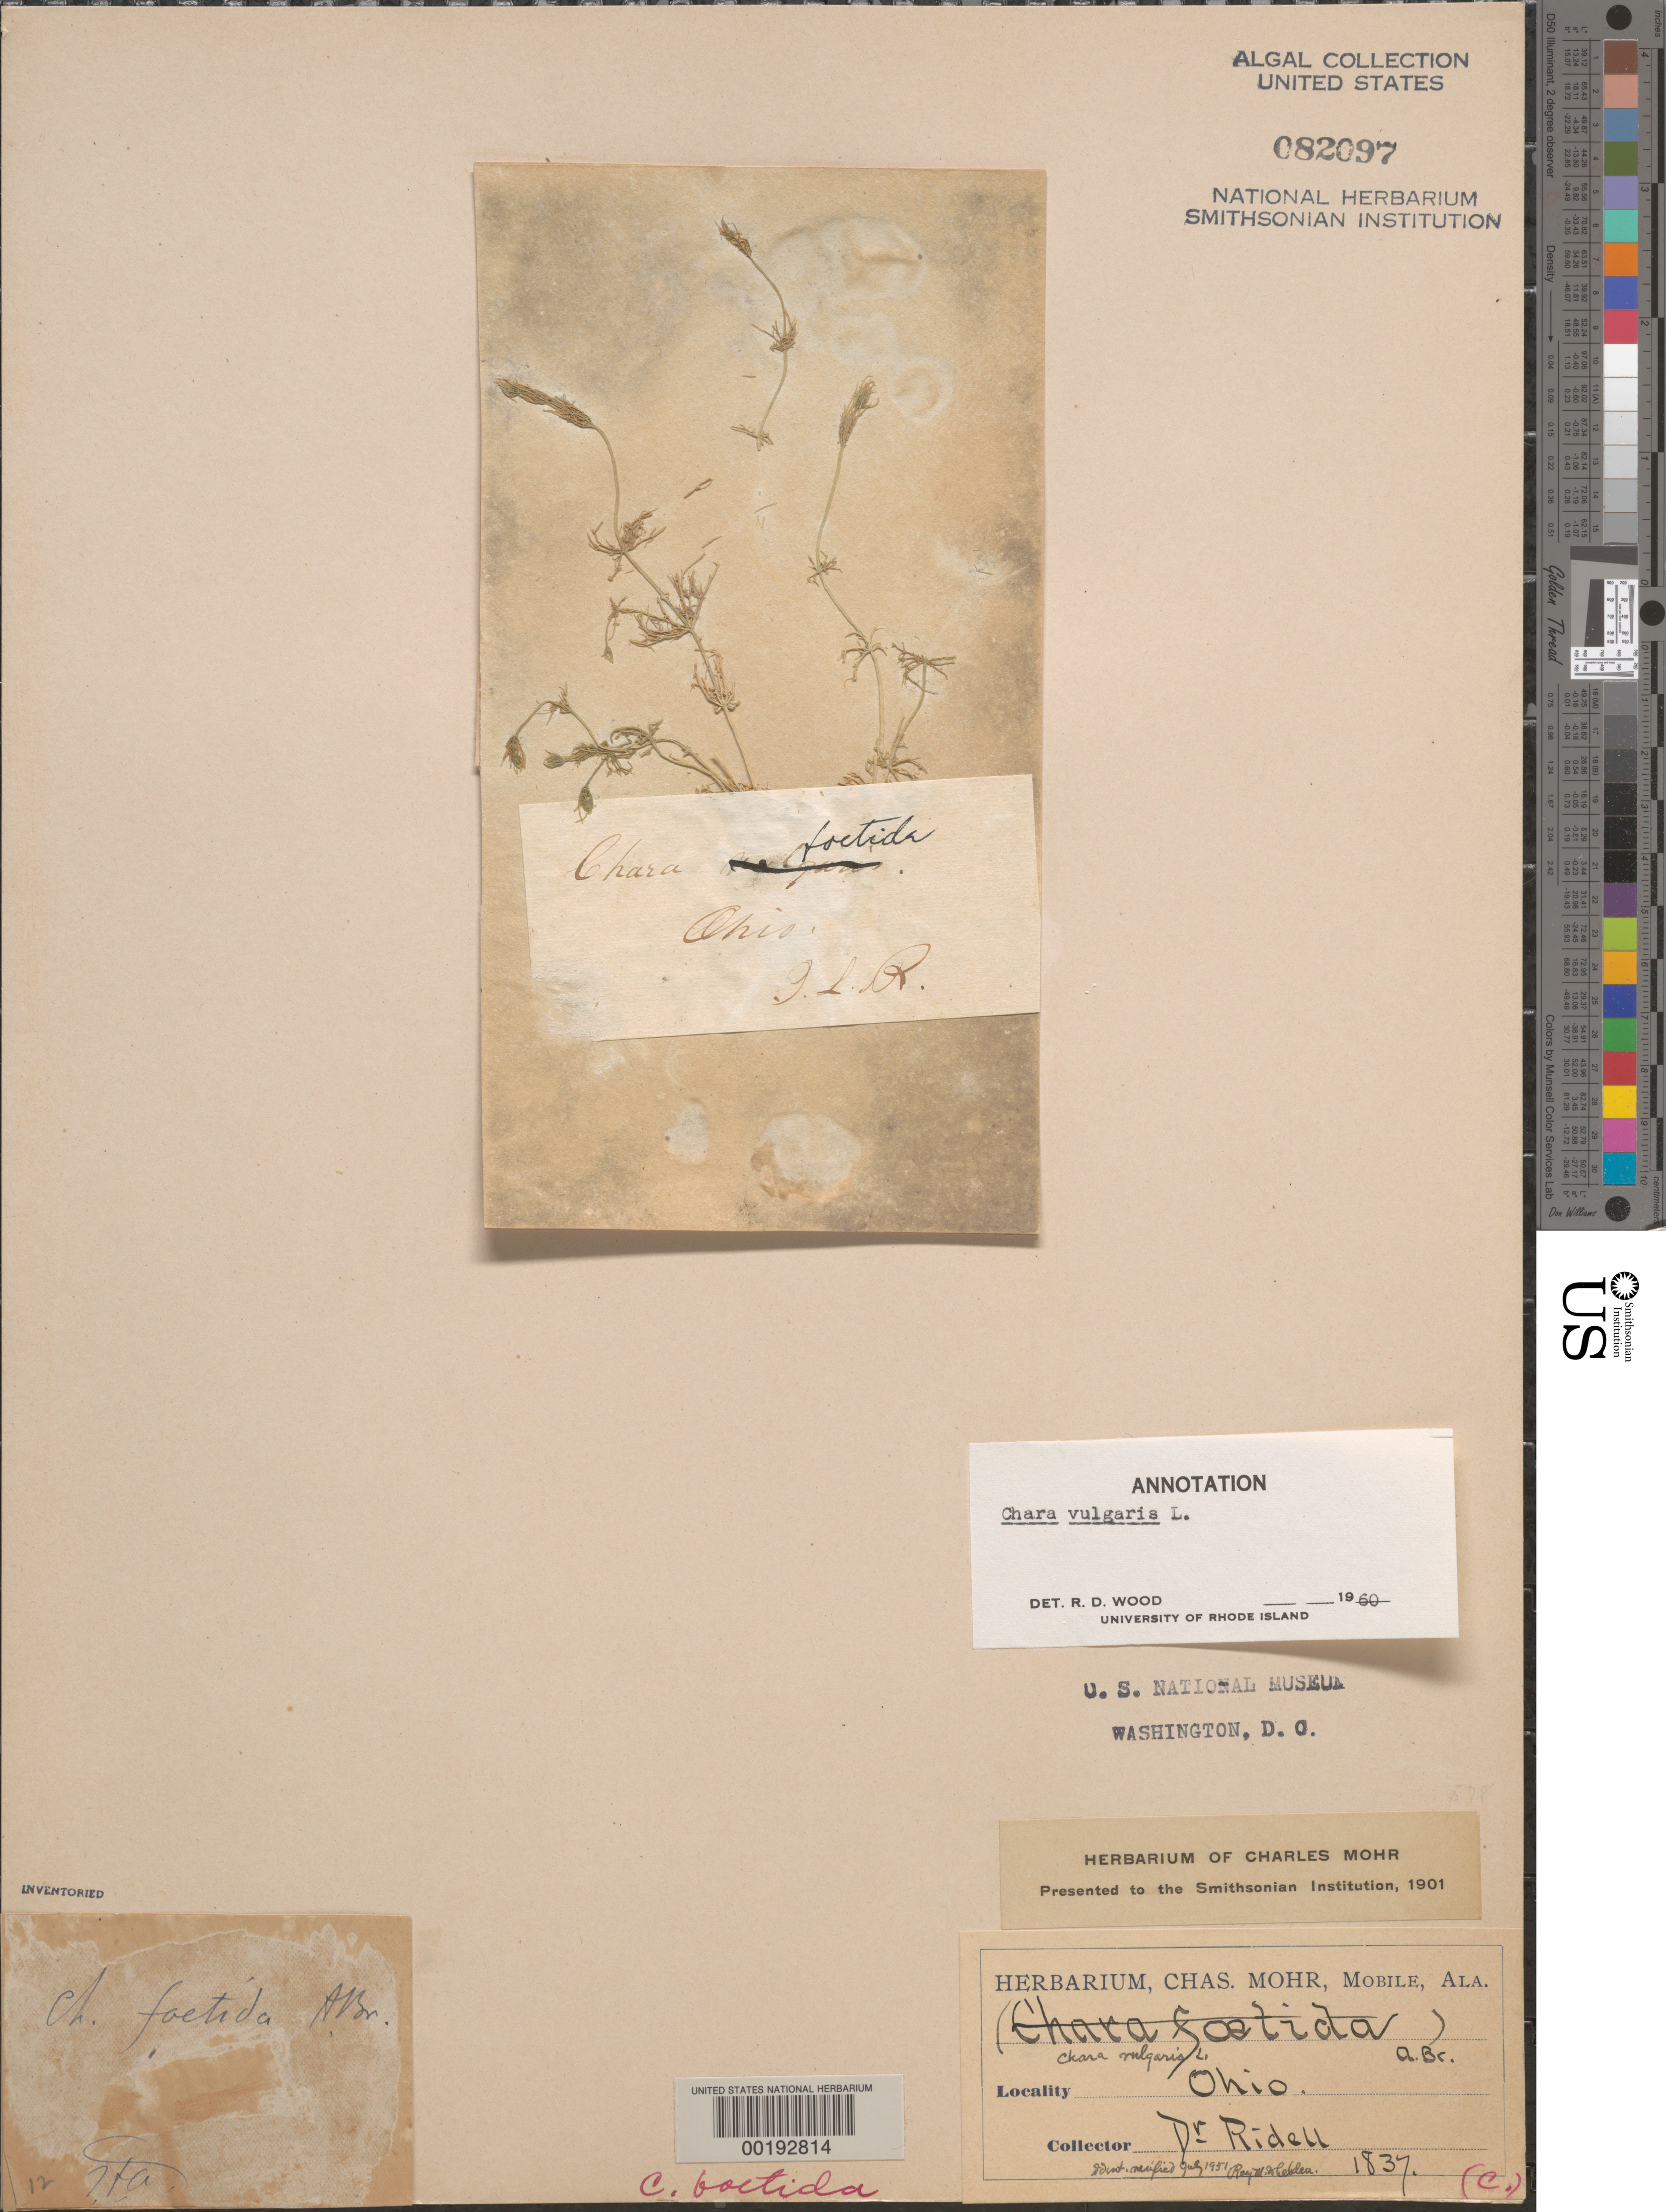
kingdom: Plantae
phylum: Charophyta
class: Charophyceae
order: Charales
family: Characeae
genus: Chara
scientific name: Chara vulgaris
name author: L.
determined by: Wood, R. D.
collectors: J. Riddell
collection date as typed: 1837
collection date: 1837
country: United States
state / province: Ohio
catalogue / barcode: US 82097